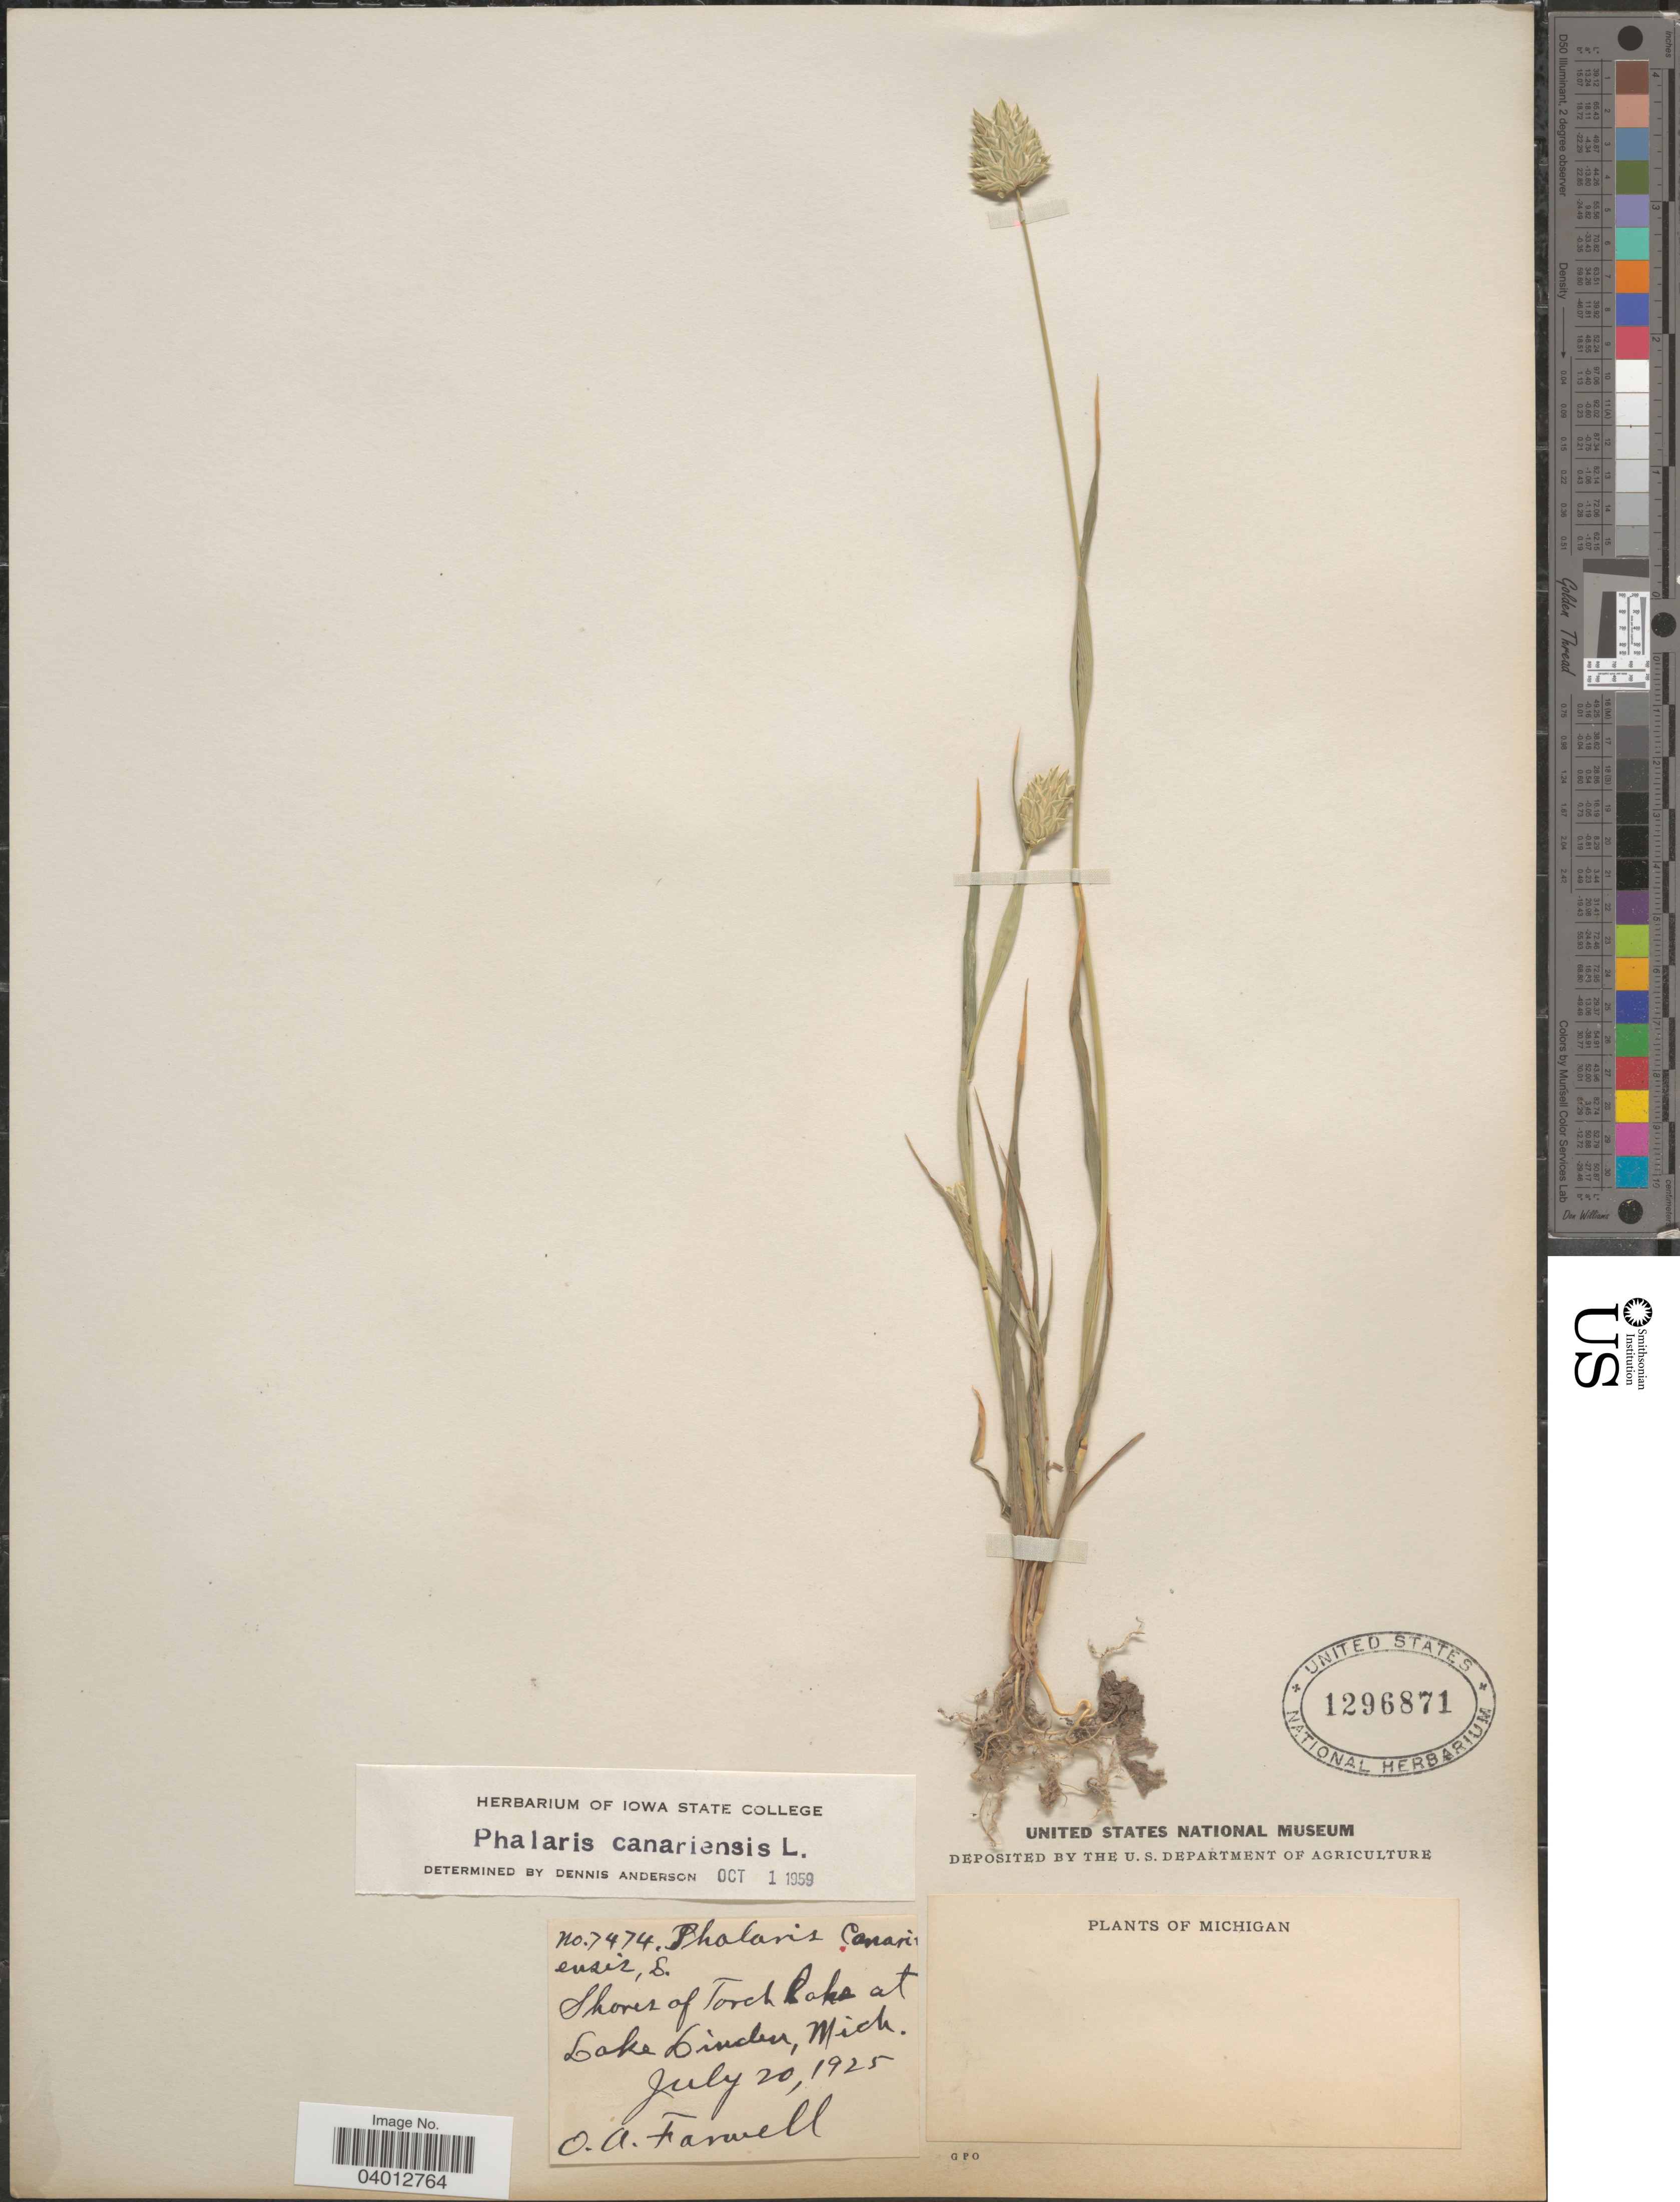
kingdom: Plantae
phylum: Tracheophyta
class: Liliopsida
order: Poales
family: Poaceae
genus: Phalaris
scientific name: Phalaris canariensis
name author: L.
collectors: O. Farwell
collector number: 7474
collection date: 1925-07-20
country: United States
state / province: Michigan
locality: Shores of Torch Lake at Lake Linden.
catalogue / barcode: US 1296871